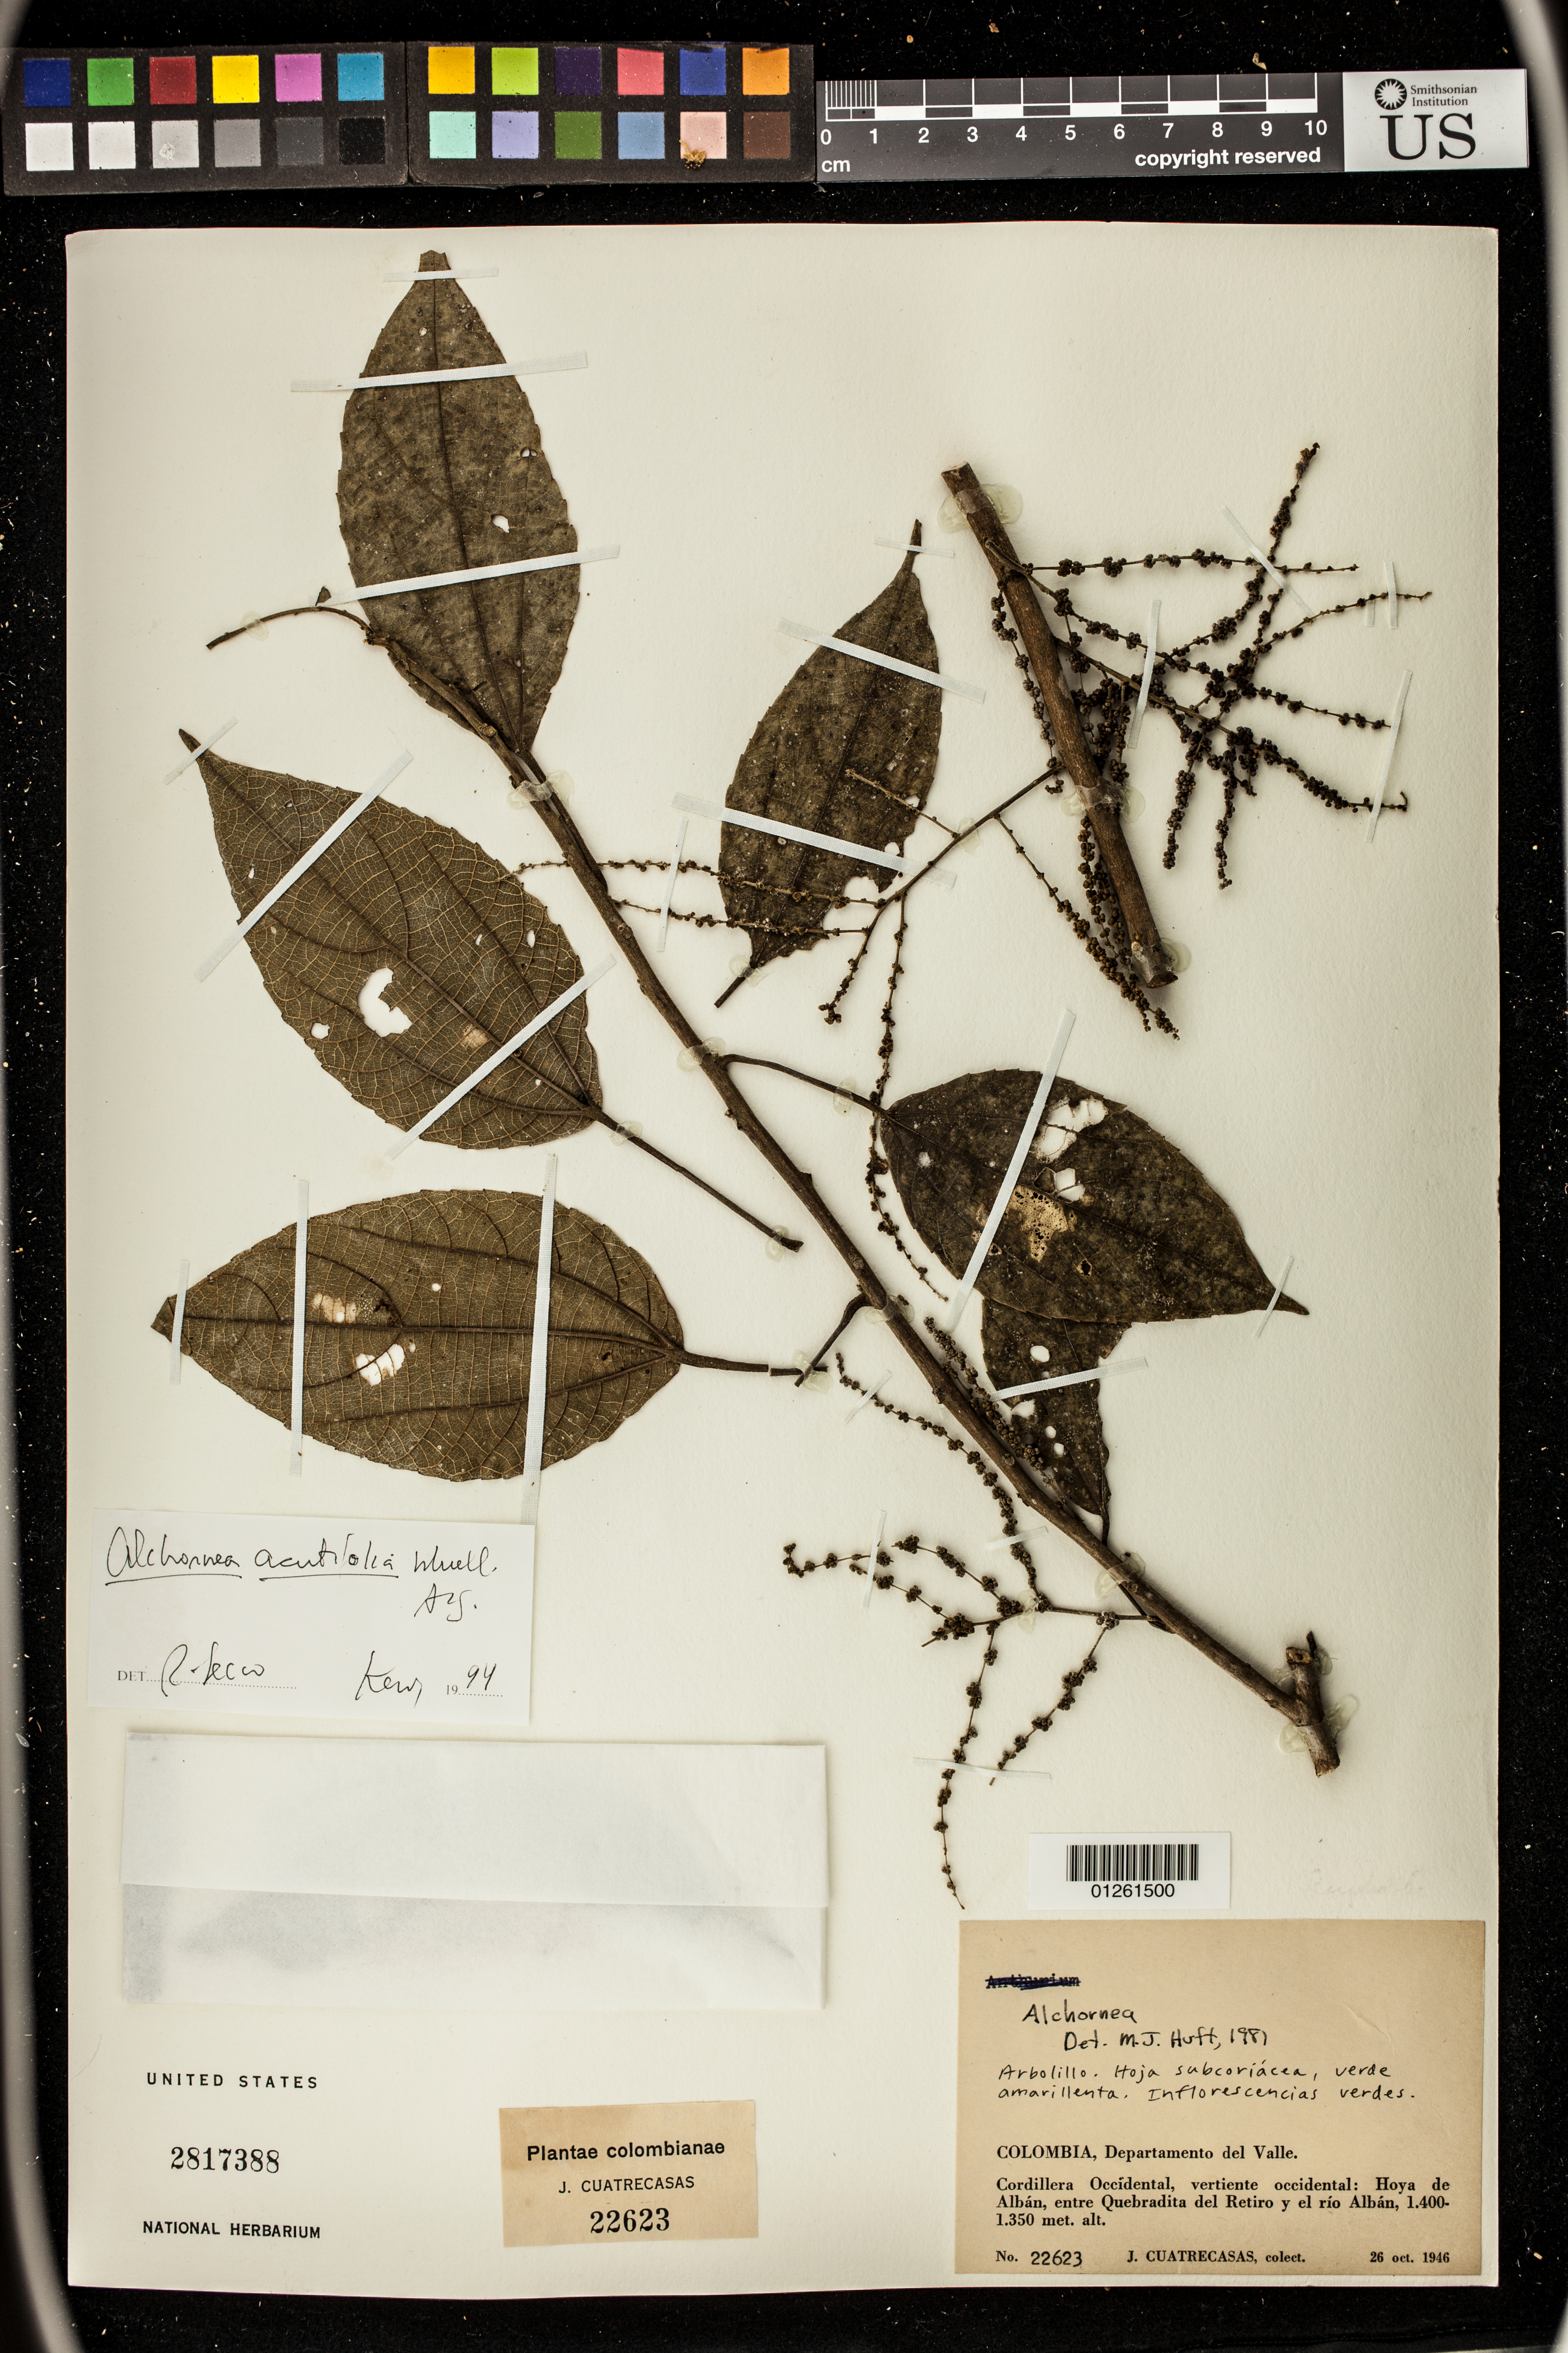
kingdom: Plantae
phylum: Tracheophyta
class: Magnoliopsida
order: Malpighiales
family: Euphorbiaceae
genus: Alchornea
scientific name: Alchornea acutifolia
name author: Müll. Arg.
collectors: J. Cuatrecasas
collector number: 22623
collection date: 1946-10-26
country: Colombia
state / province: Valle del Cauca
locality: Cordillera Occidental, vertiente occidental: Hoya de Alban, entre Quebradita del Retiro y el rio Alban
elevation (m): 1350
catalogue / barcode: US 2817388